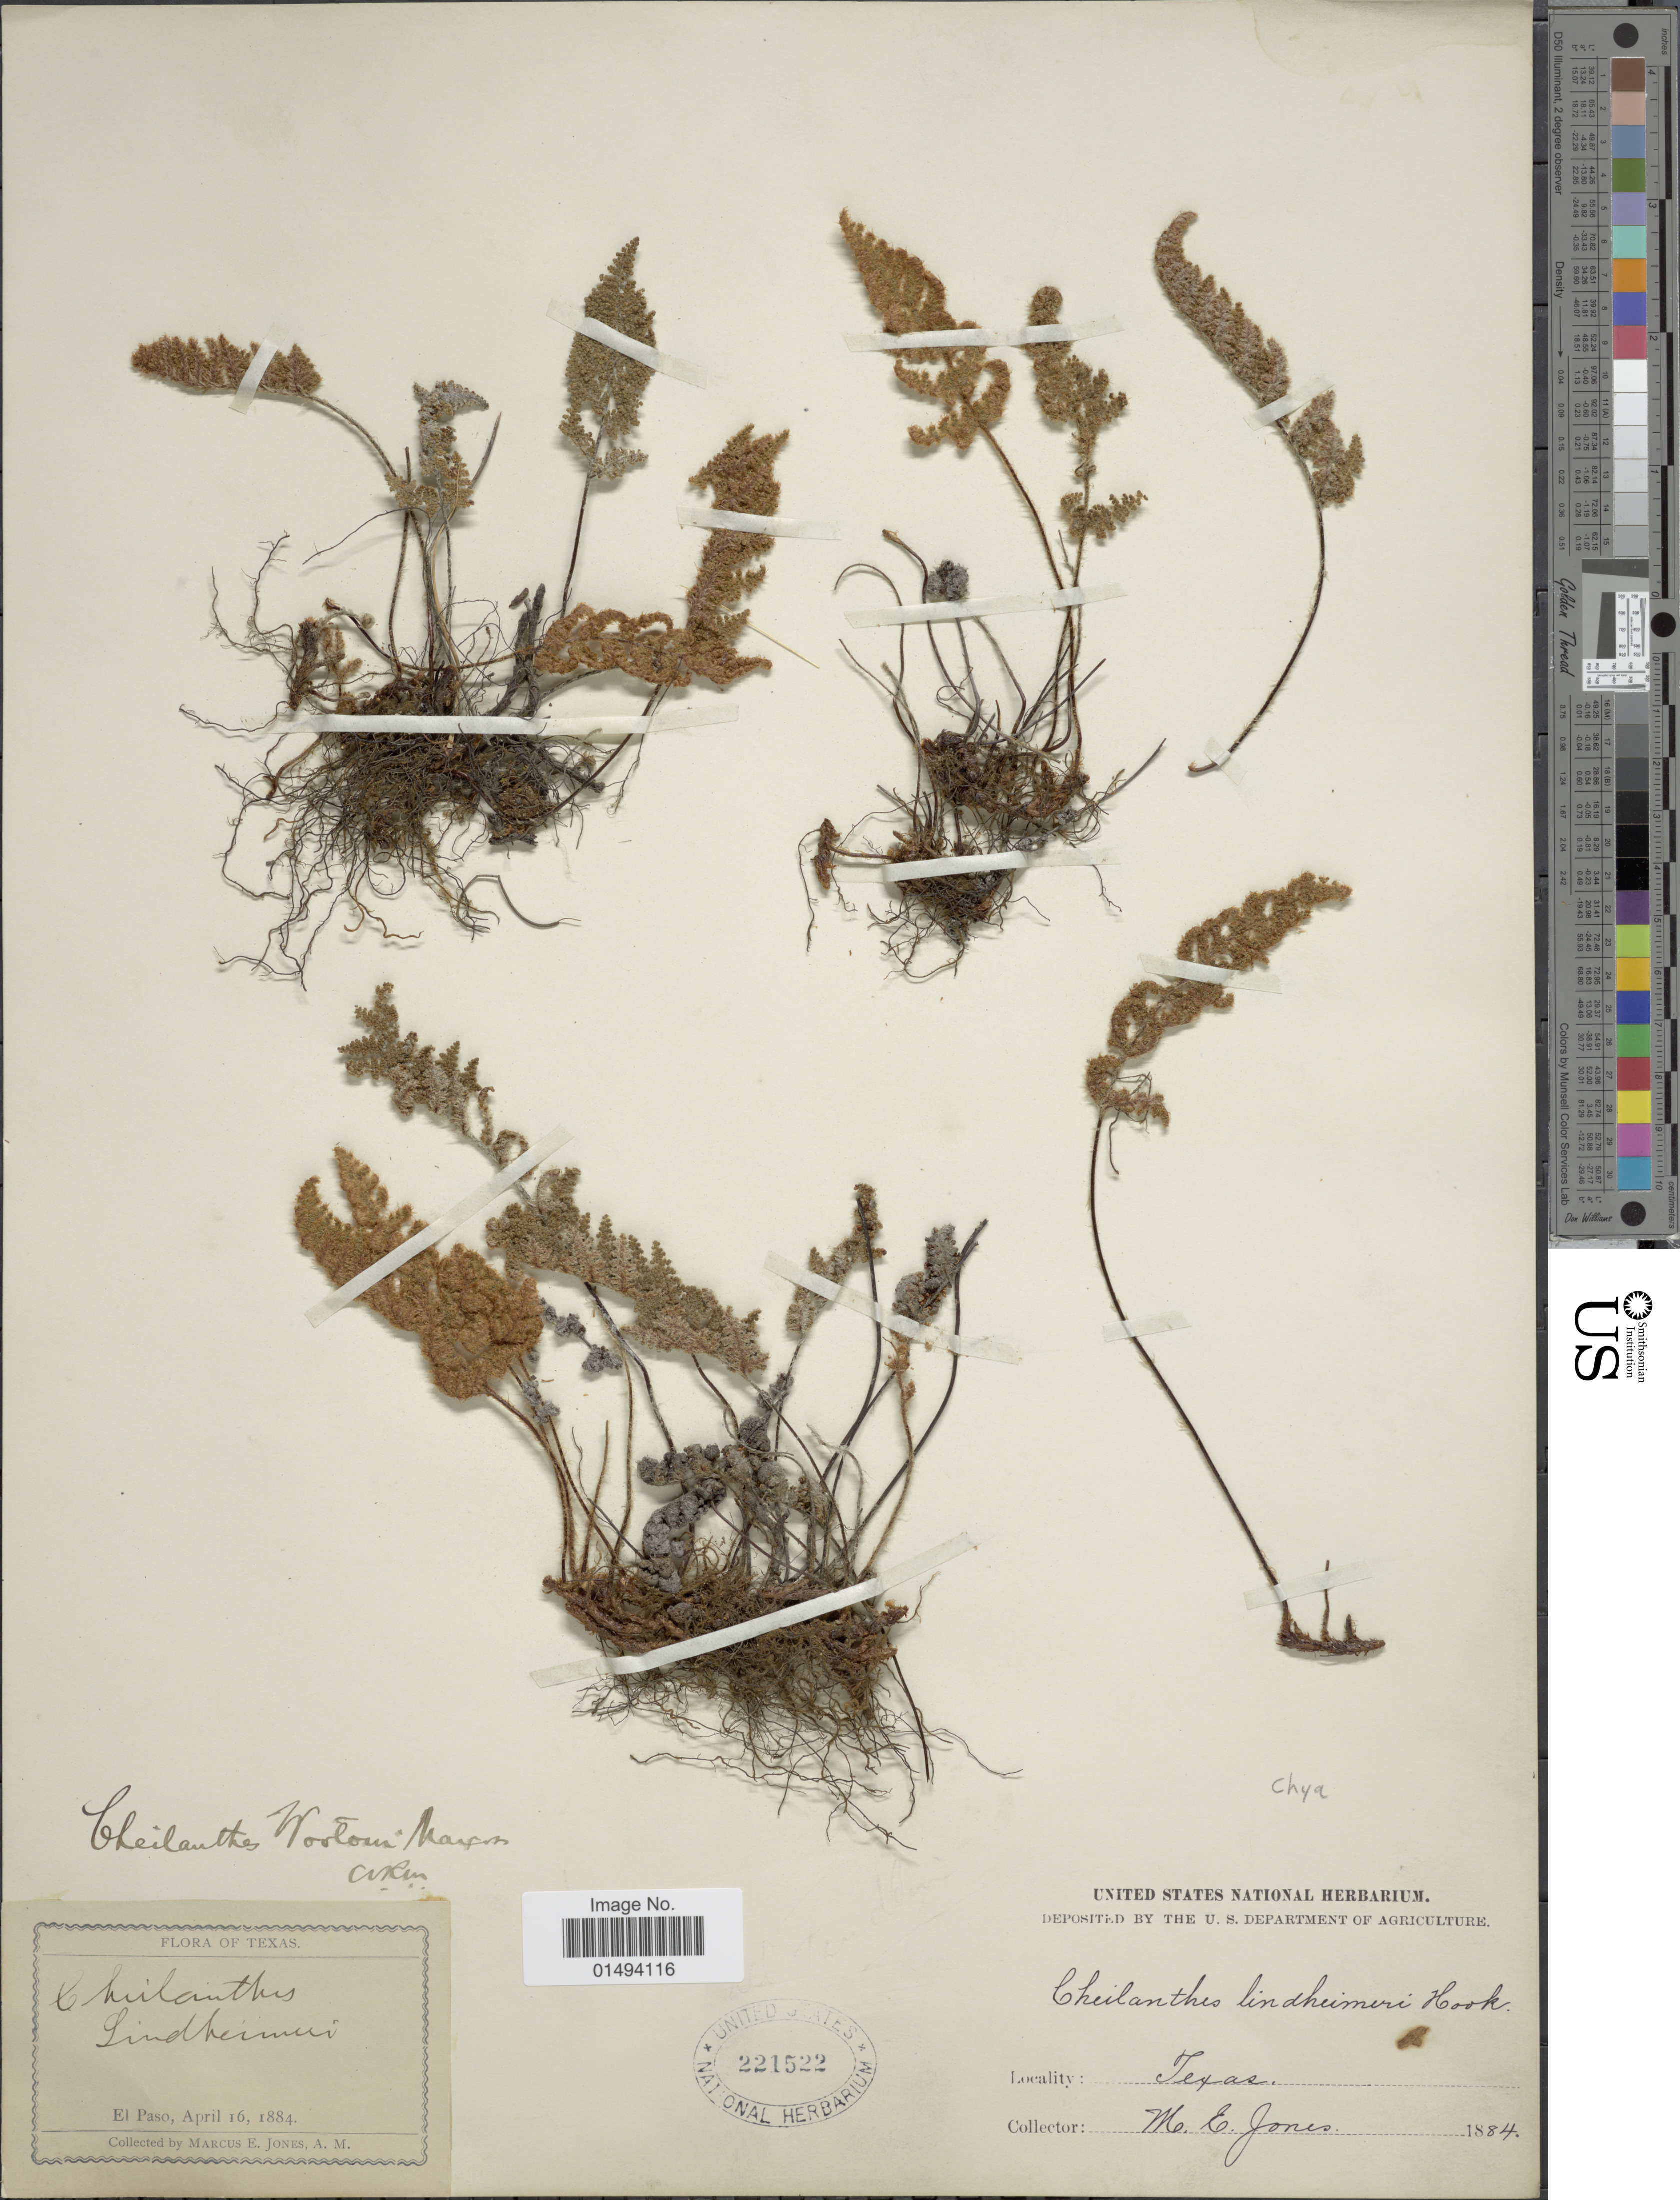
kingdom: Plantae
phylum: Tracheophyta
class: Polypodiopsida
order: Polypodiales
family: Pteridaceae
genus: Myriopteris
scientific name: Myriopteris wootonii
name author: (Maxon) Grusz & Windham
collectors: M. E. Jones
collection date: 1884-04-16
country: United States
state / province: Texas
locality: Texas, El Paso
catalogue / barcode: US 221522